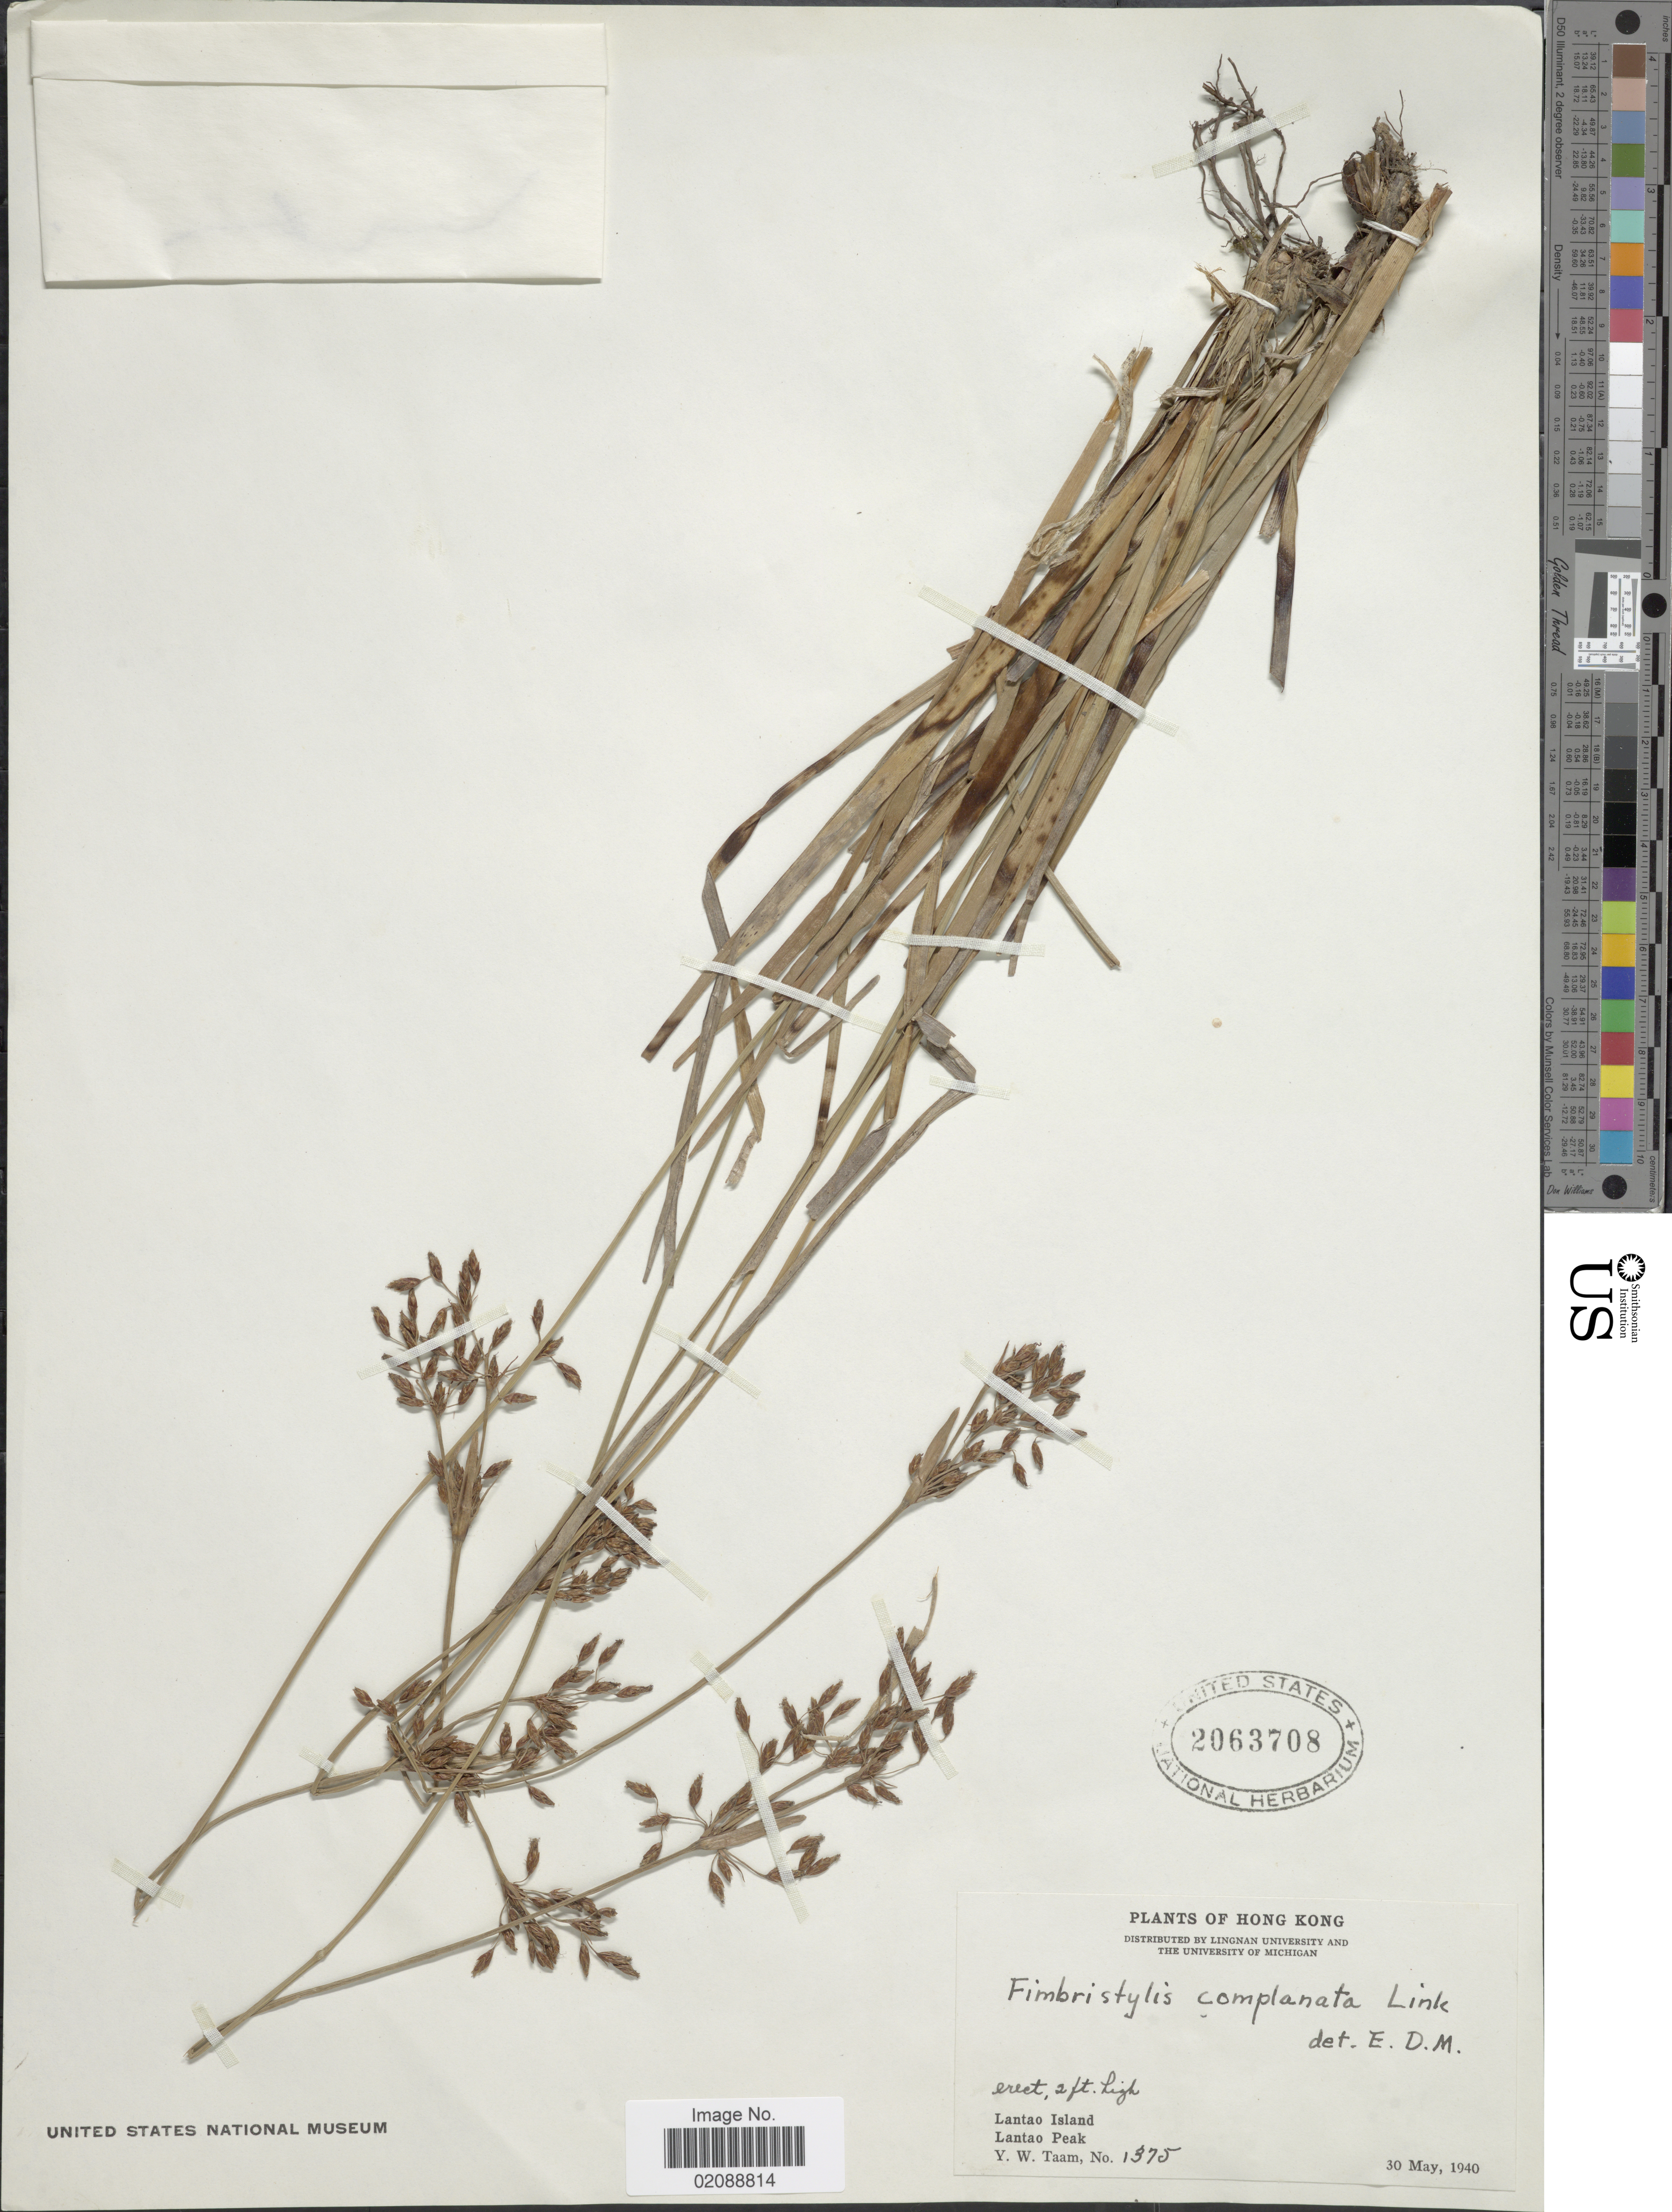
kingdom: Plantae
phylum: Tracheophyta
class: Liliopsida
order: Poales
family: Cyperaceae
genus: Fimbristylis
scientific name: Fimbristylis complanata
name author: (Retz.) Link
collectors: Y. W. Taam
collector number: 1375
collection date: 1940-05-30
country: China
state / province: Hong Kong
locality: Lantao Island, Lantao Peak.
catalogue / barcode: US 2063708